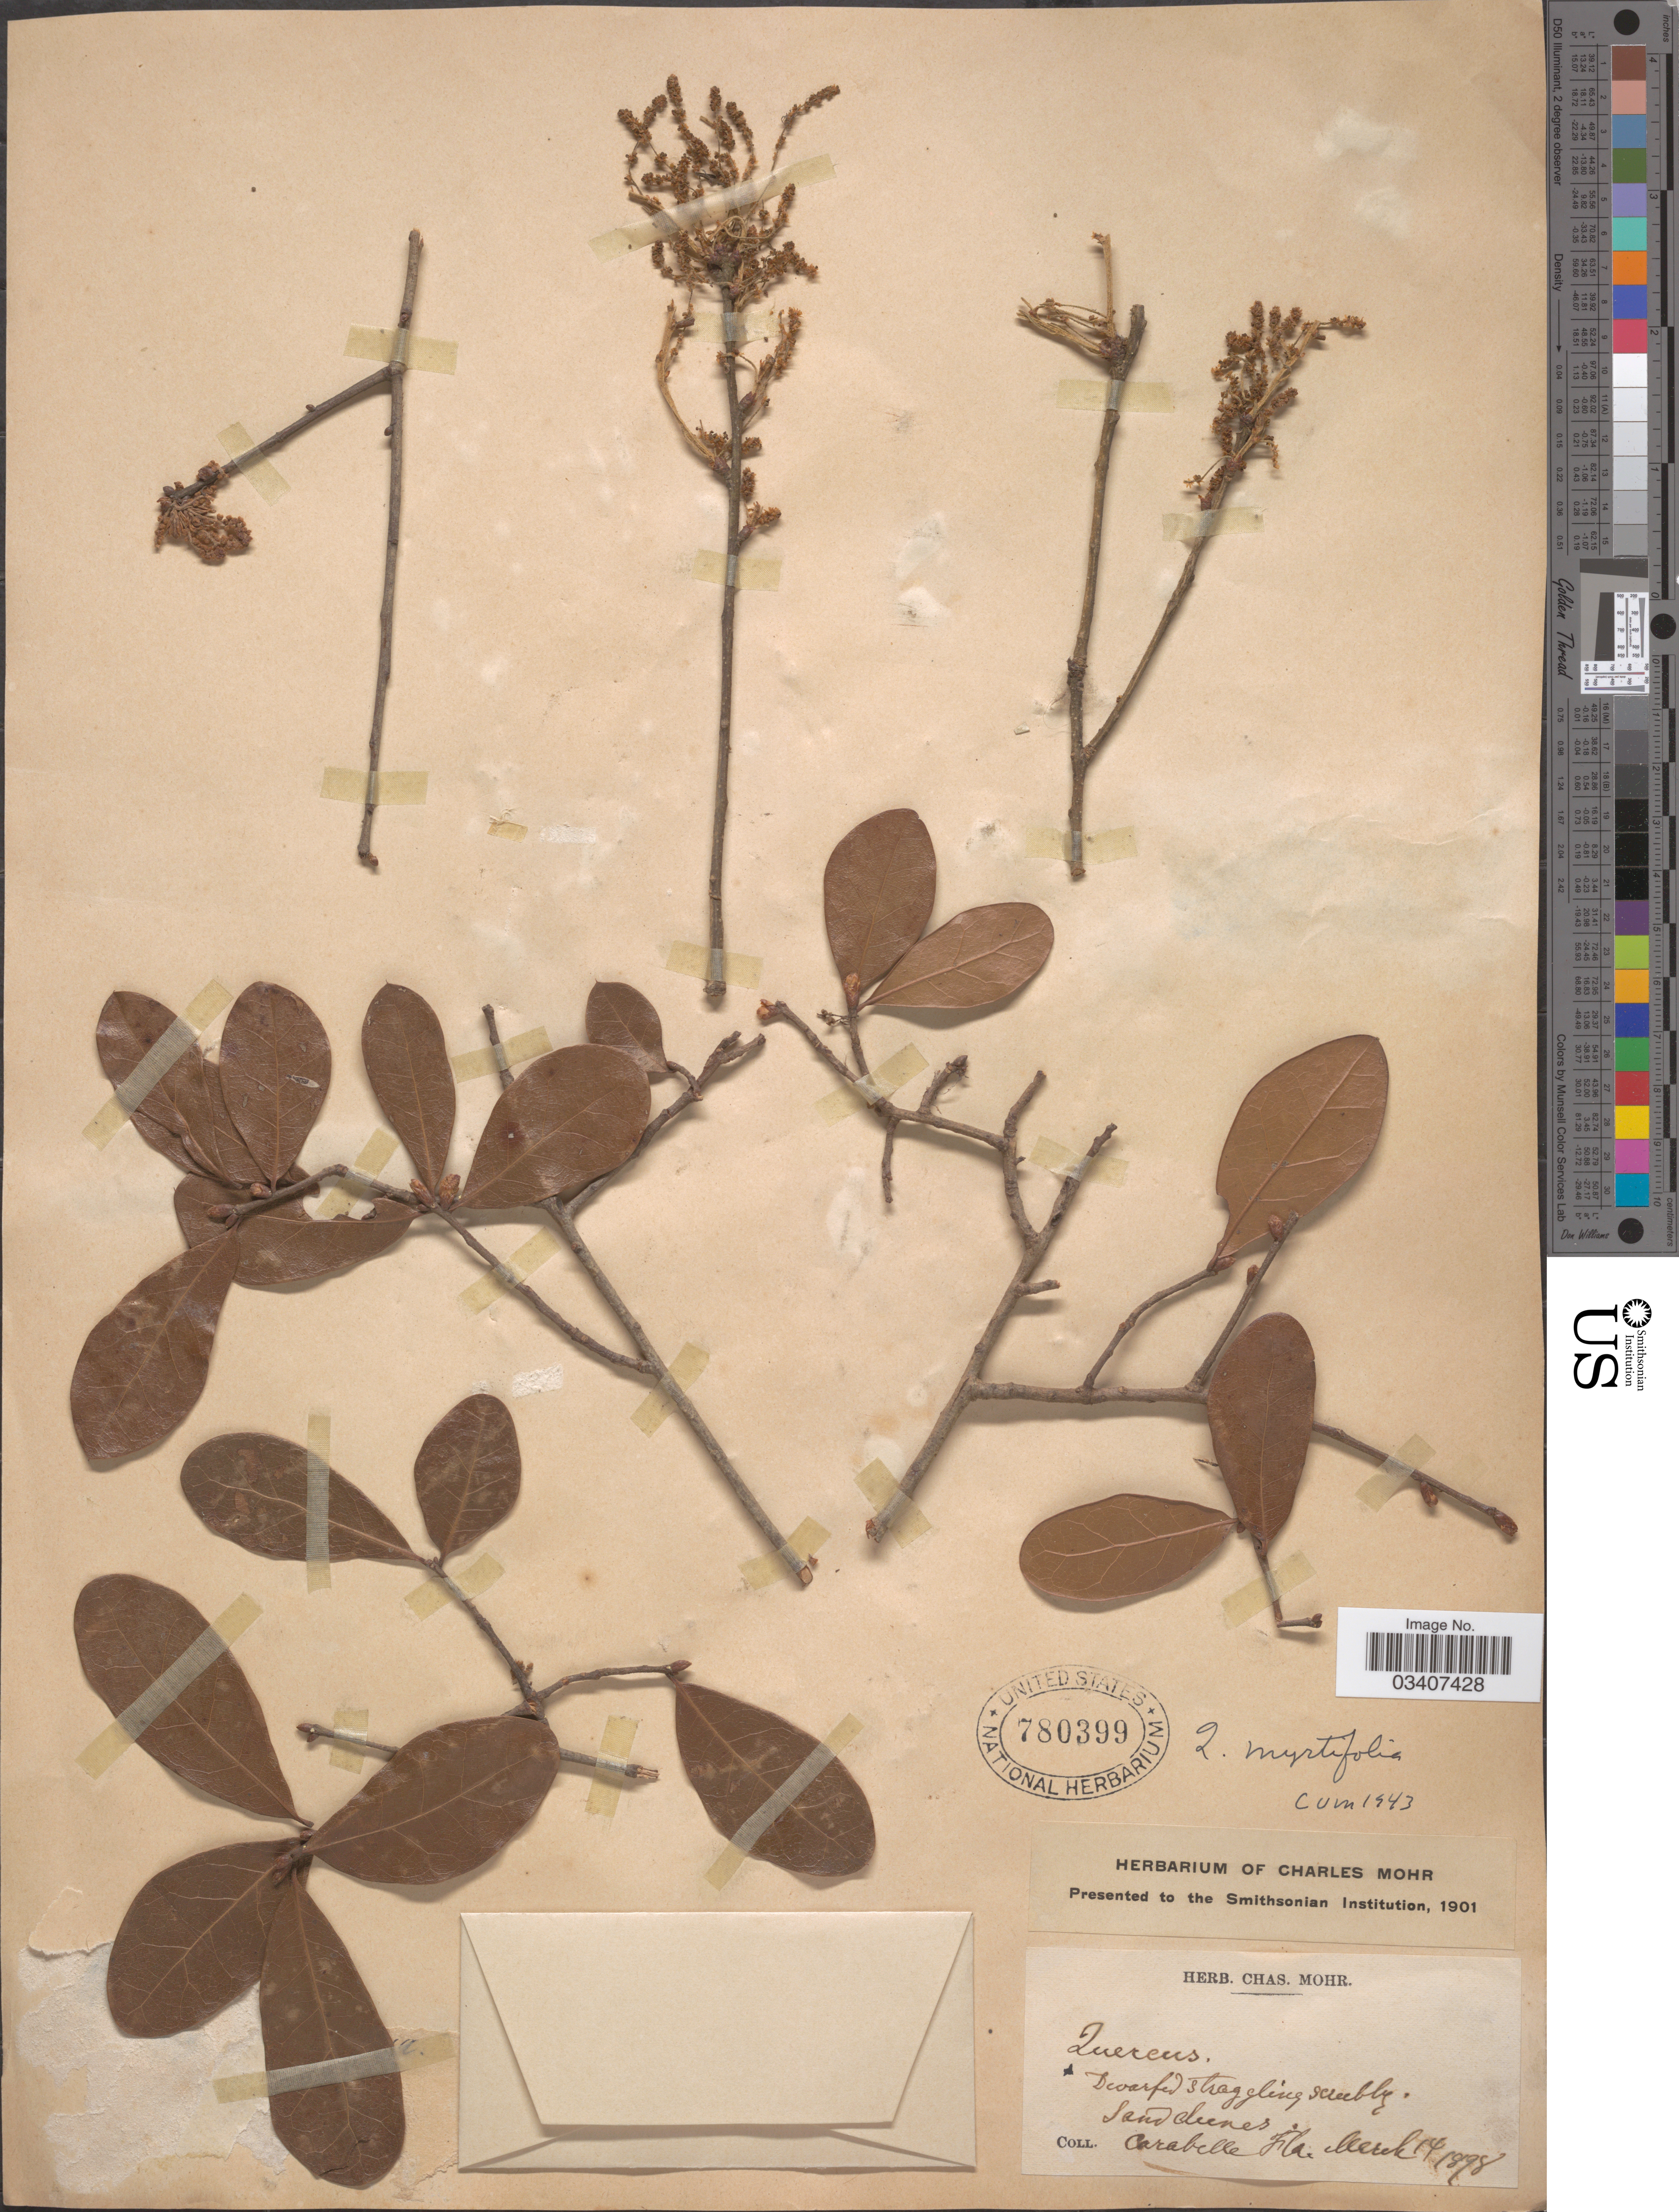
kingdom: Plantae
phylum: Tracheophyta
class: Magnoliopsida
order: Fagales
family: Fagaceae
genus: Quercus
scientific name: Quercus myrtifolia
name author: Willd.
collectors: ex herb. Charles Mohr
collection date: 1898-03-14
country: United States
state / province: Florida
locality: Carabelle.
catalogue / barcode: US 780399